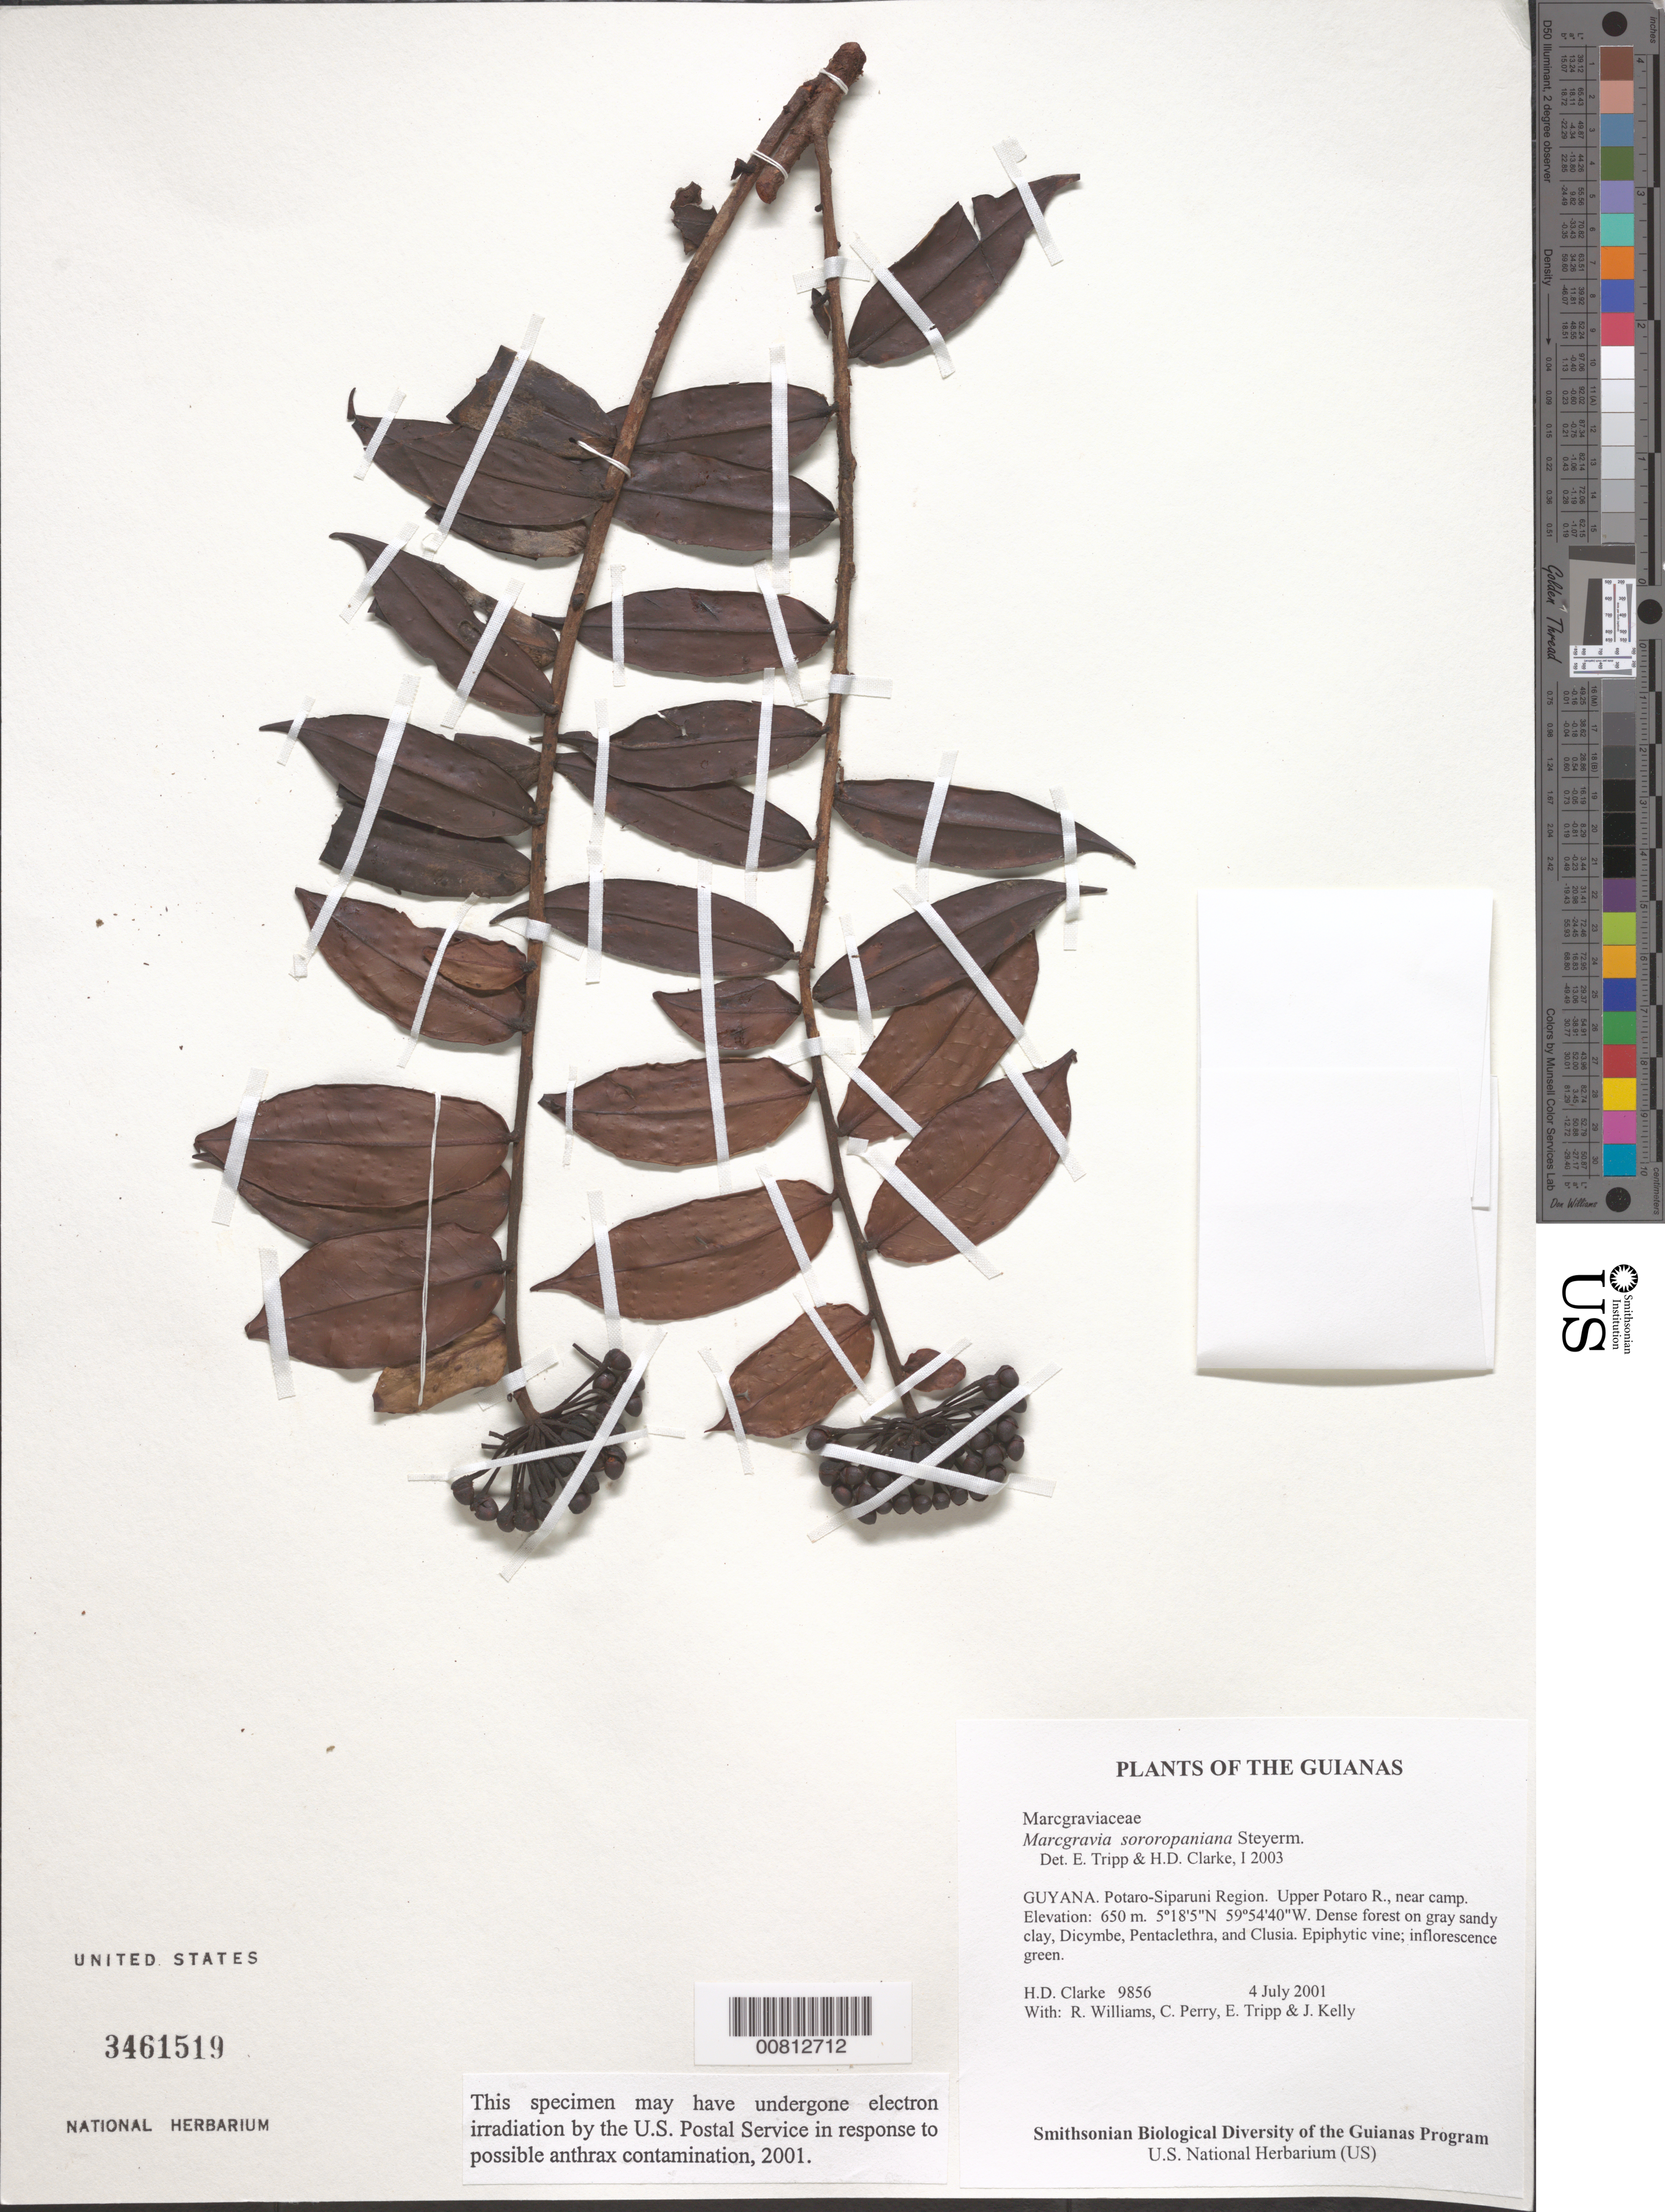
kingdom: Plantae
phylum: Tracheophyta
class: Magnoliopsida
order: Ericales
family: Marcgraviaceae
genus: Marcgravia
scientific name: Marcgravia sororopaniana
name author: Steyerm.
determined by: Tripp, E. A.; Clarke, H. D.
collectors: H. D. Clarke, R. Williams, C. Perry, E. Tripp & J. Kelly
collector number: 9856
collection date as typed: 4 July 2001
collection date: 2001-07-04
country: Guyana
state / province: Potaro-Siparuni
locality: Upper Potaro R., near camp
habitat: Dense forest on gray sandy clay, Dicymbe, Pentaclethra, and Clusia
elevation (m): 650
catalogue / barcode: US 3461519